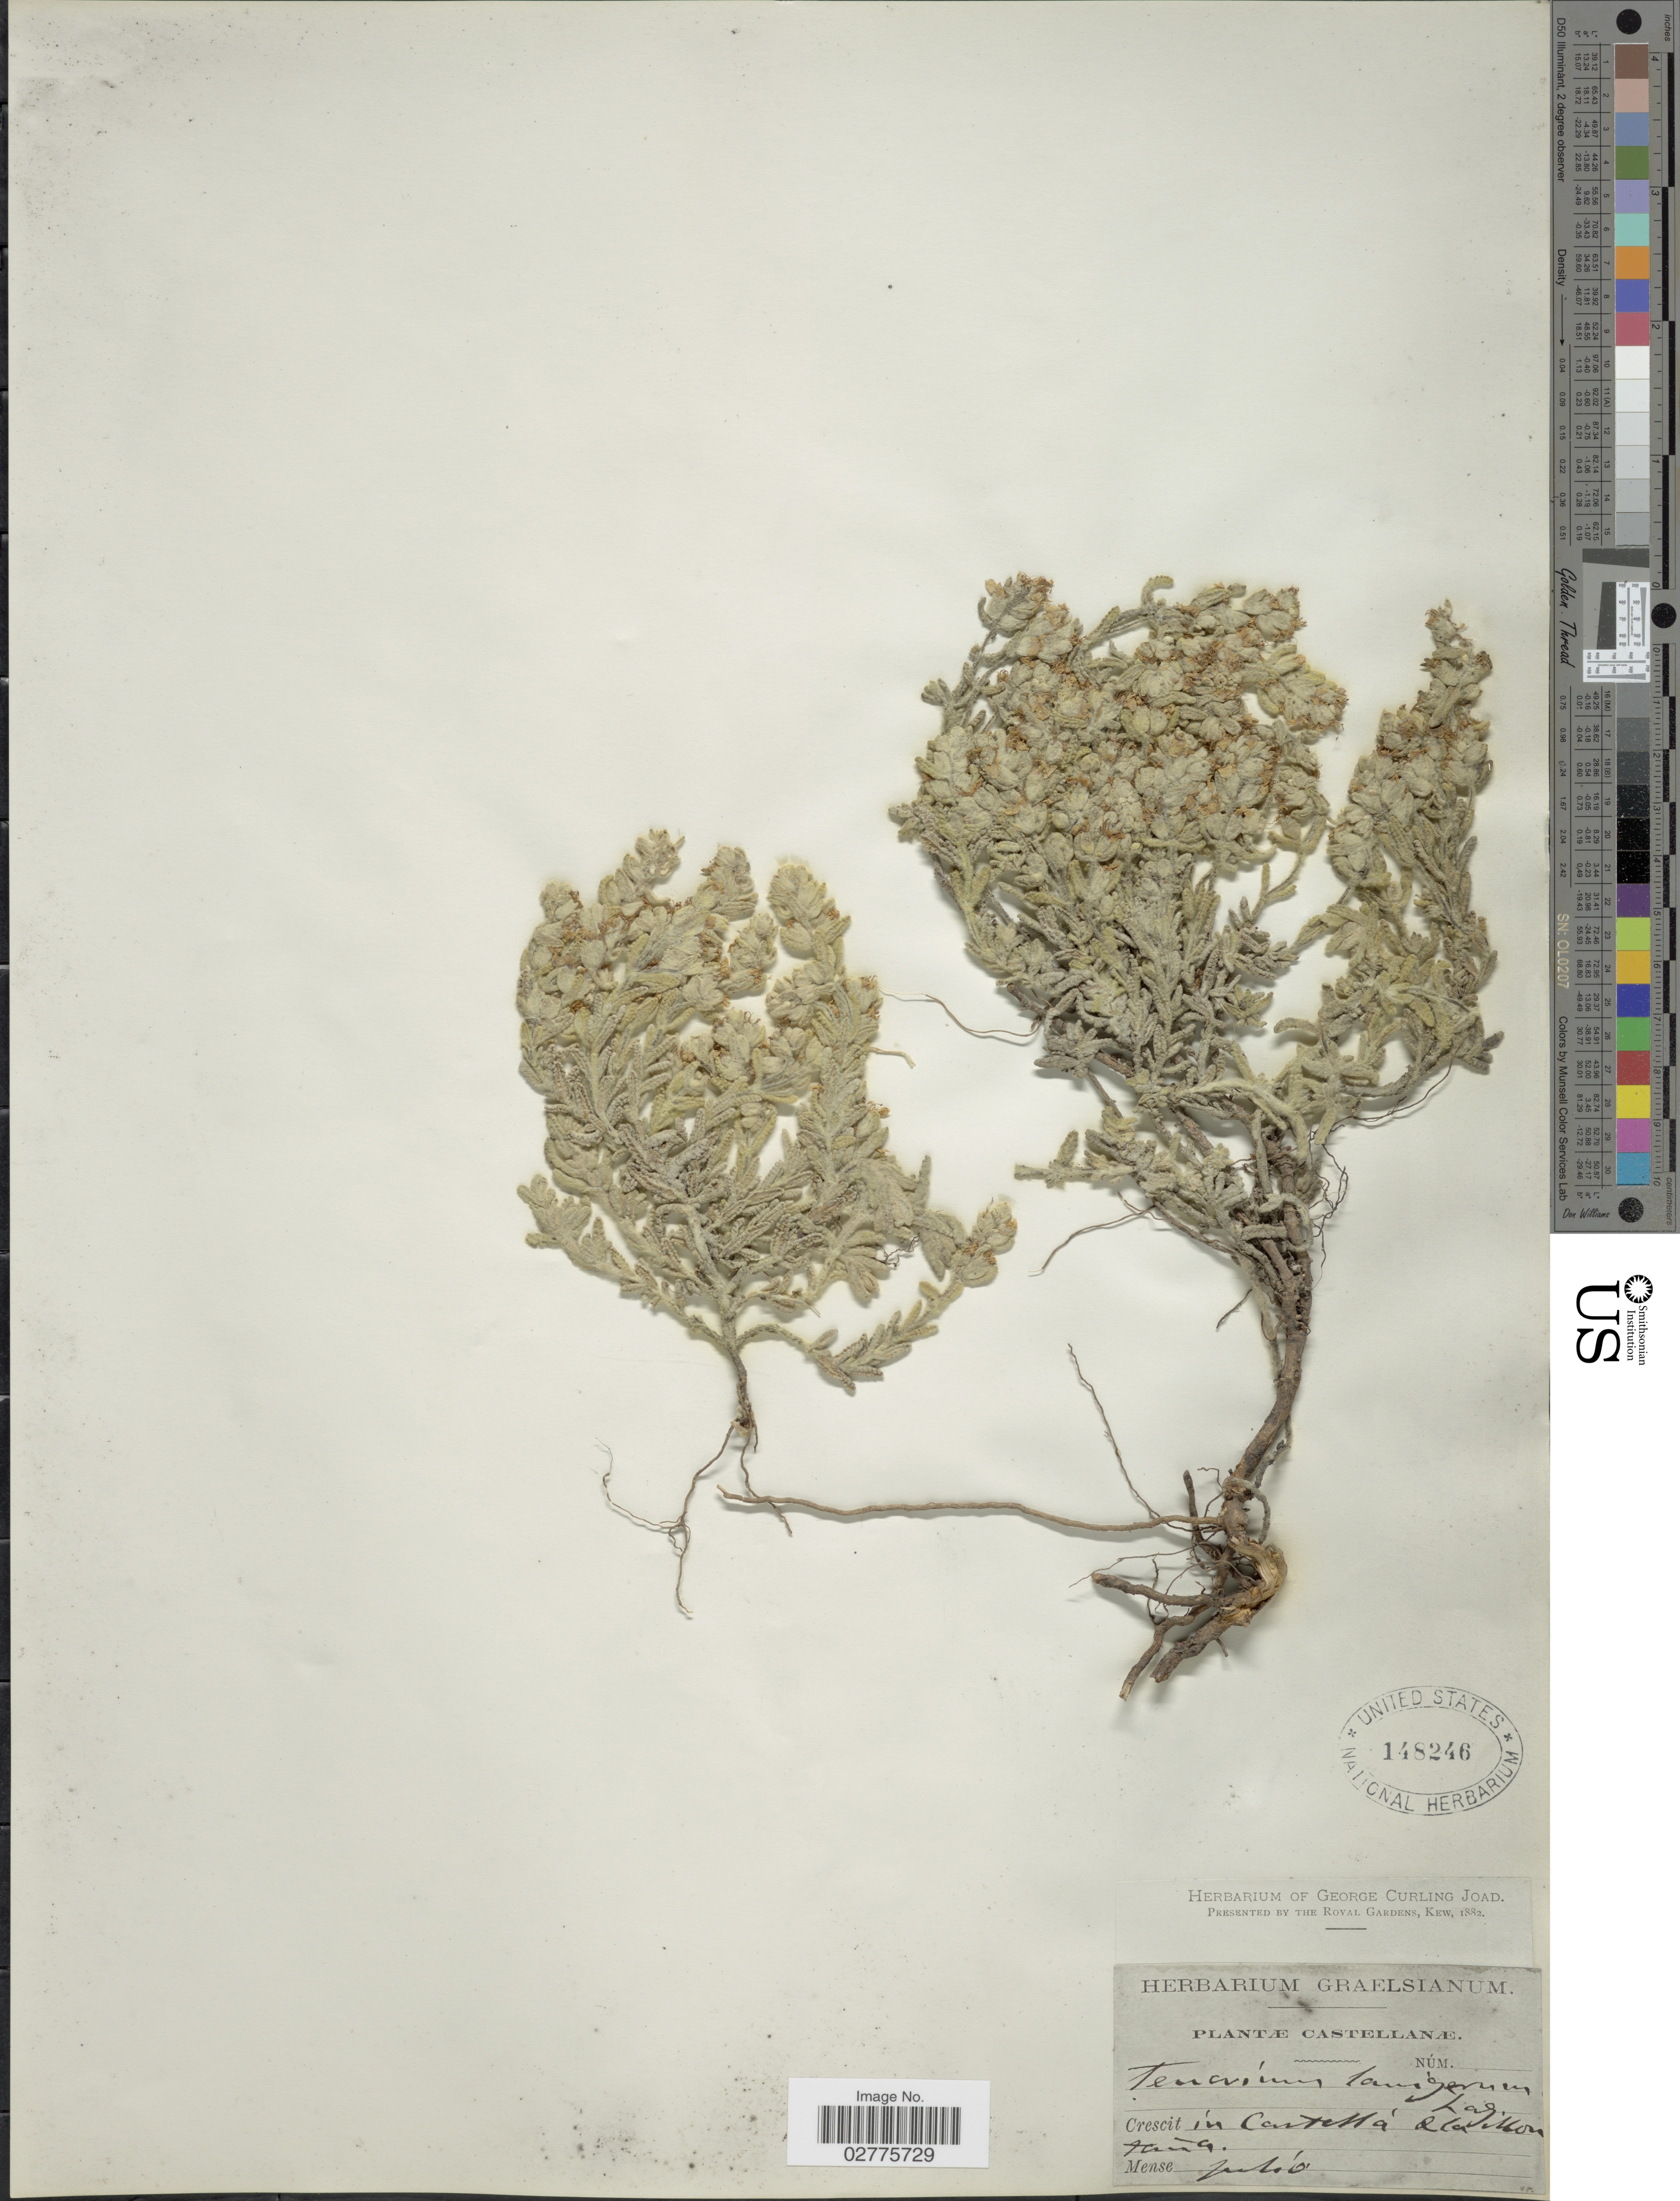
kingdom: Plantae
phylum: Tracheophyta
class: Magnoliopsida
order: Lamiales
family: Lamiaceae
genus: Teucrium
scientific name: Teucrium lanigerum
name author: Lag.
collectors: ex Herb. Graelsianum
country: Spain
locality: Castellanæ, Crescit in Castellá a la montania.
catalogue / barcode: US 148246